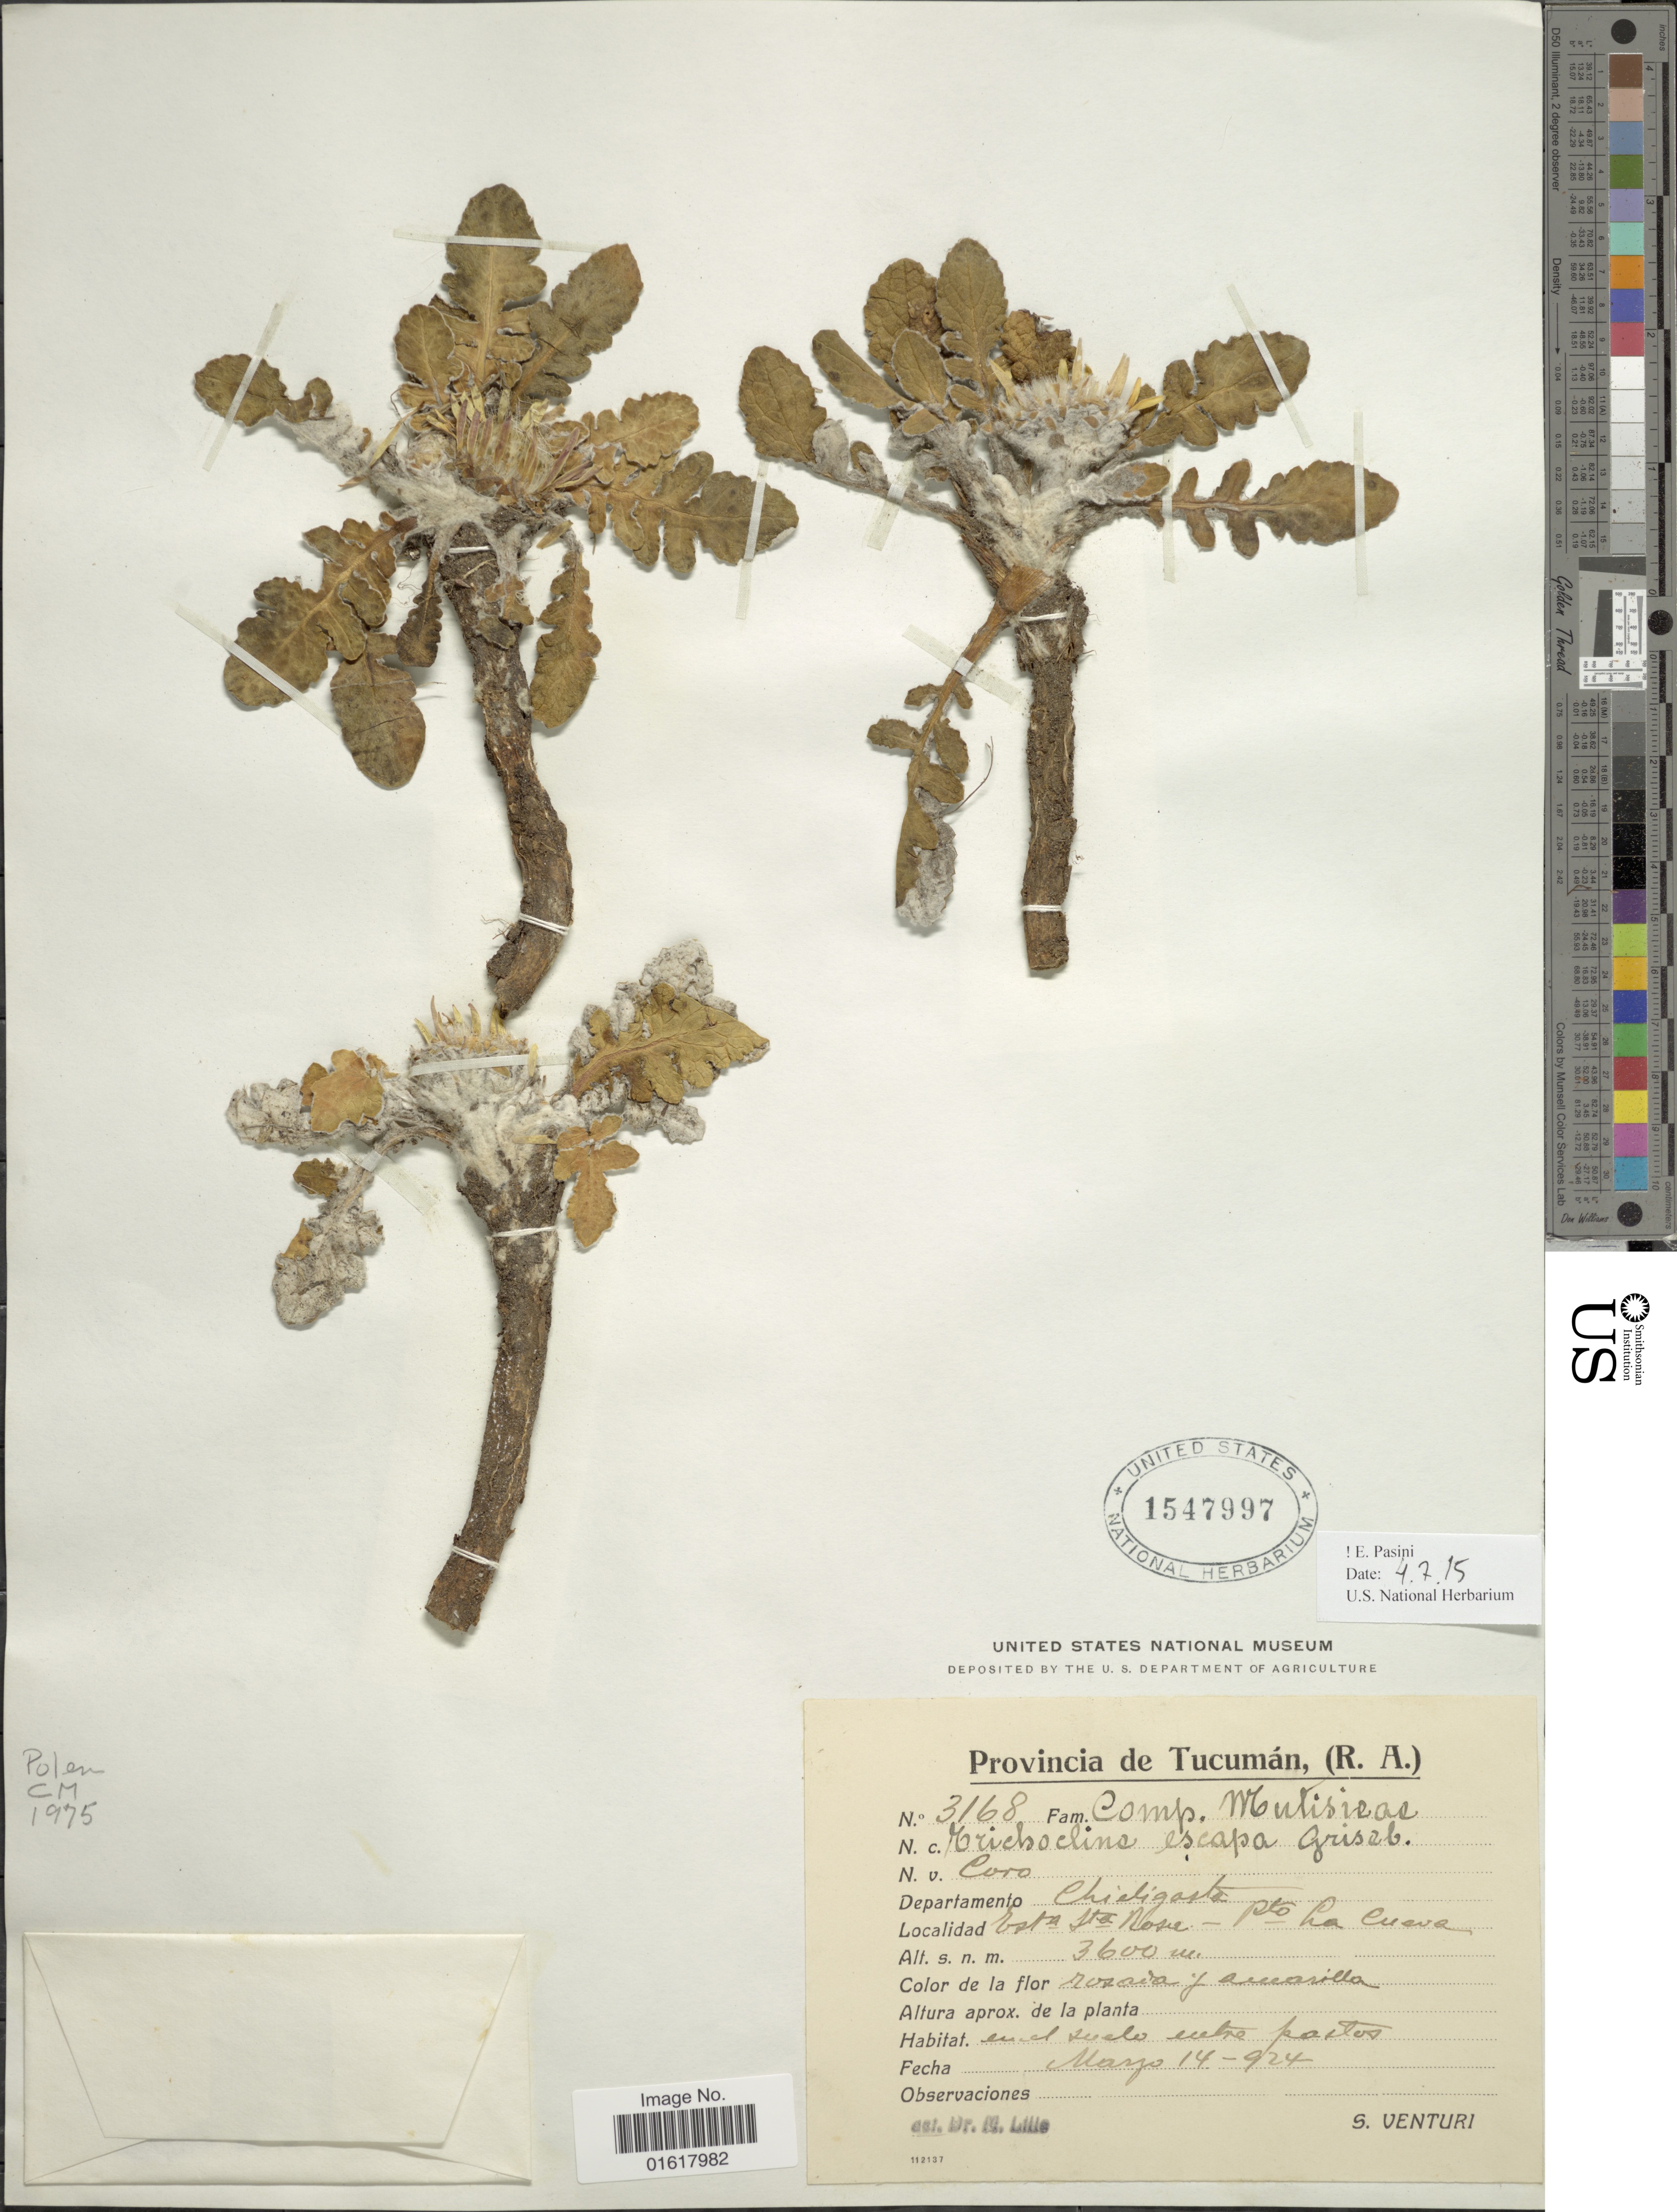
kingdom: Plantae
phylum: Tracheophyta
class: Magnoliopsida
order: Asterales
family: Asteraceae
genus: Trichocline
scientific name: Trichocline exscapa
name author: Griseb.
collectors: S. Venturi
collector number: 3168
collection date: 1924-03-14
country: Argentina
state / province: Tucuman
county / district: Chicligasta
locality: Esta Sta. Rosa - Dto. La Cueva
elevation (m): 3600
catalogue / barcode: US 1547997